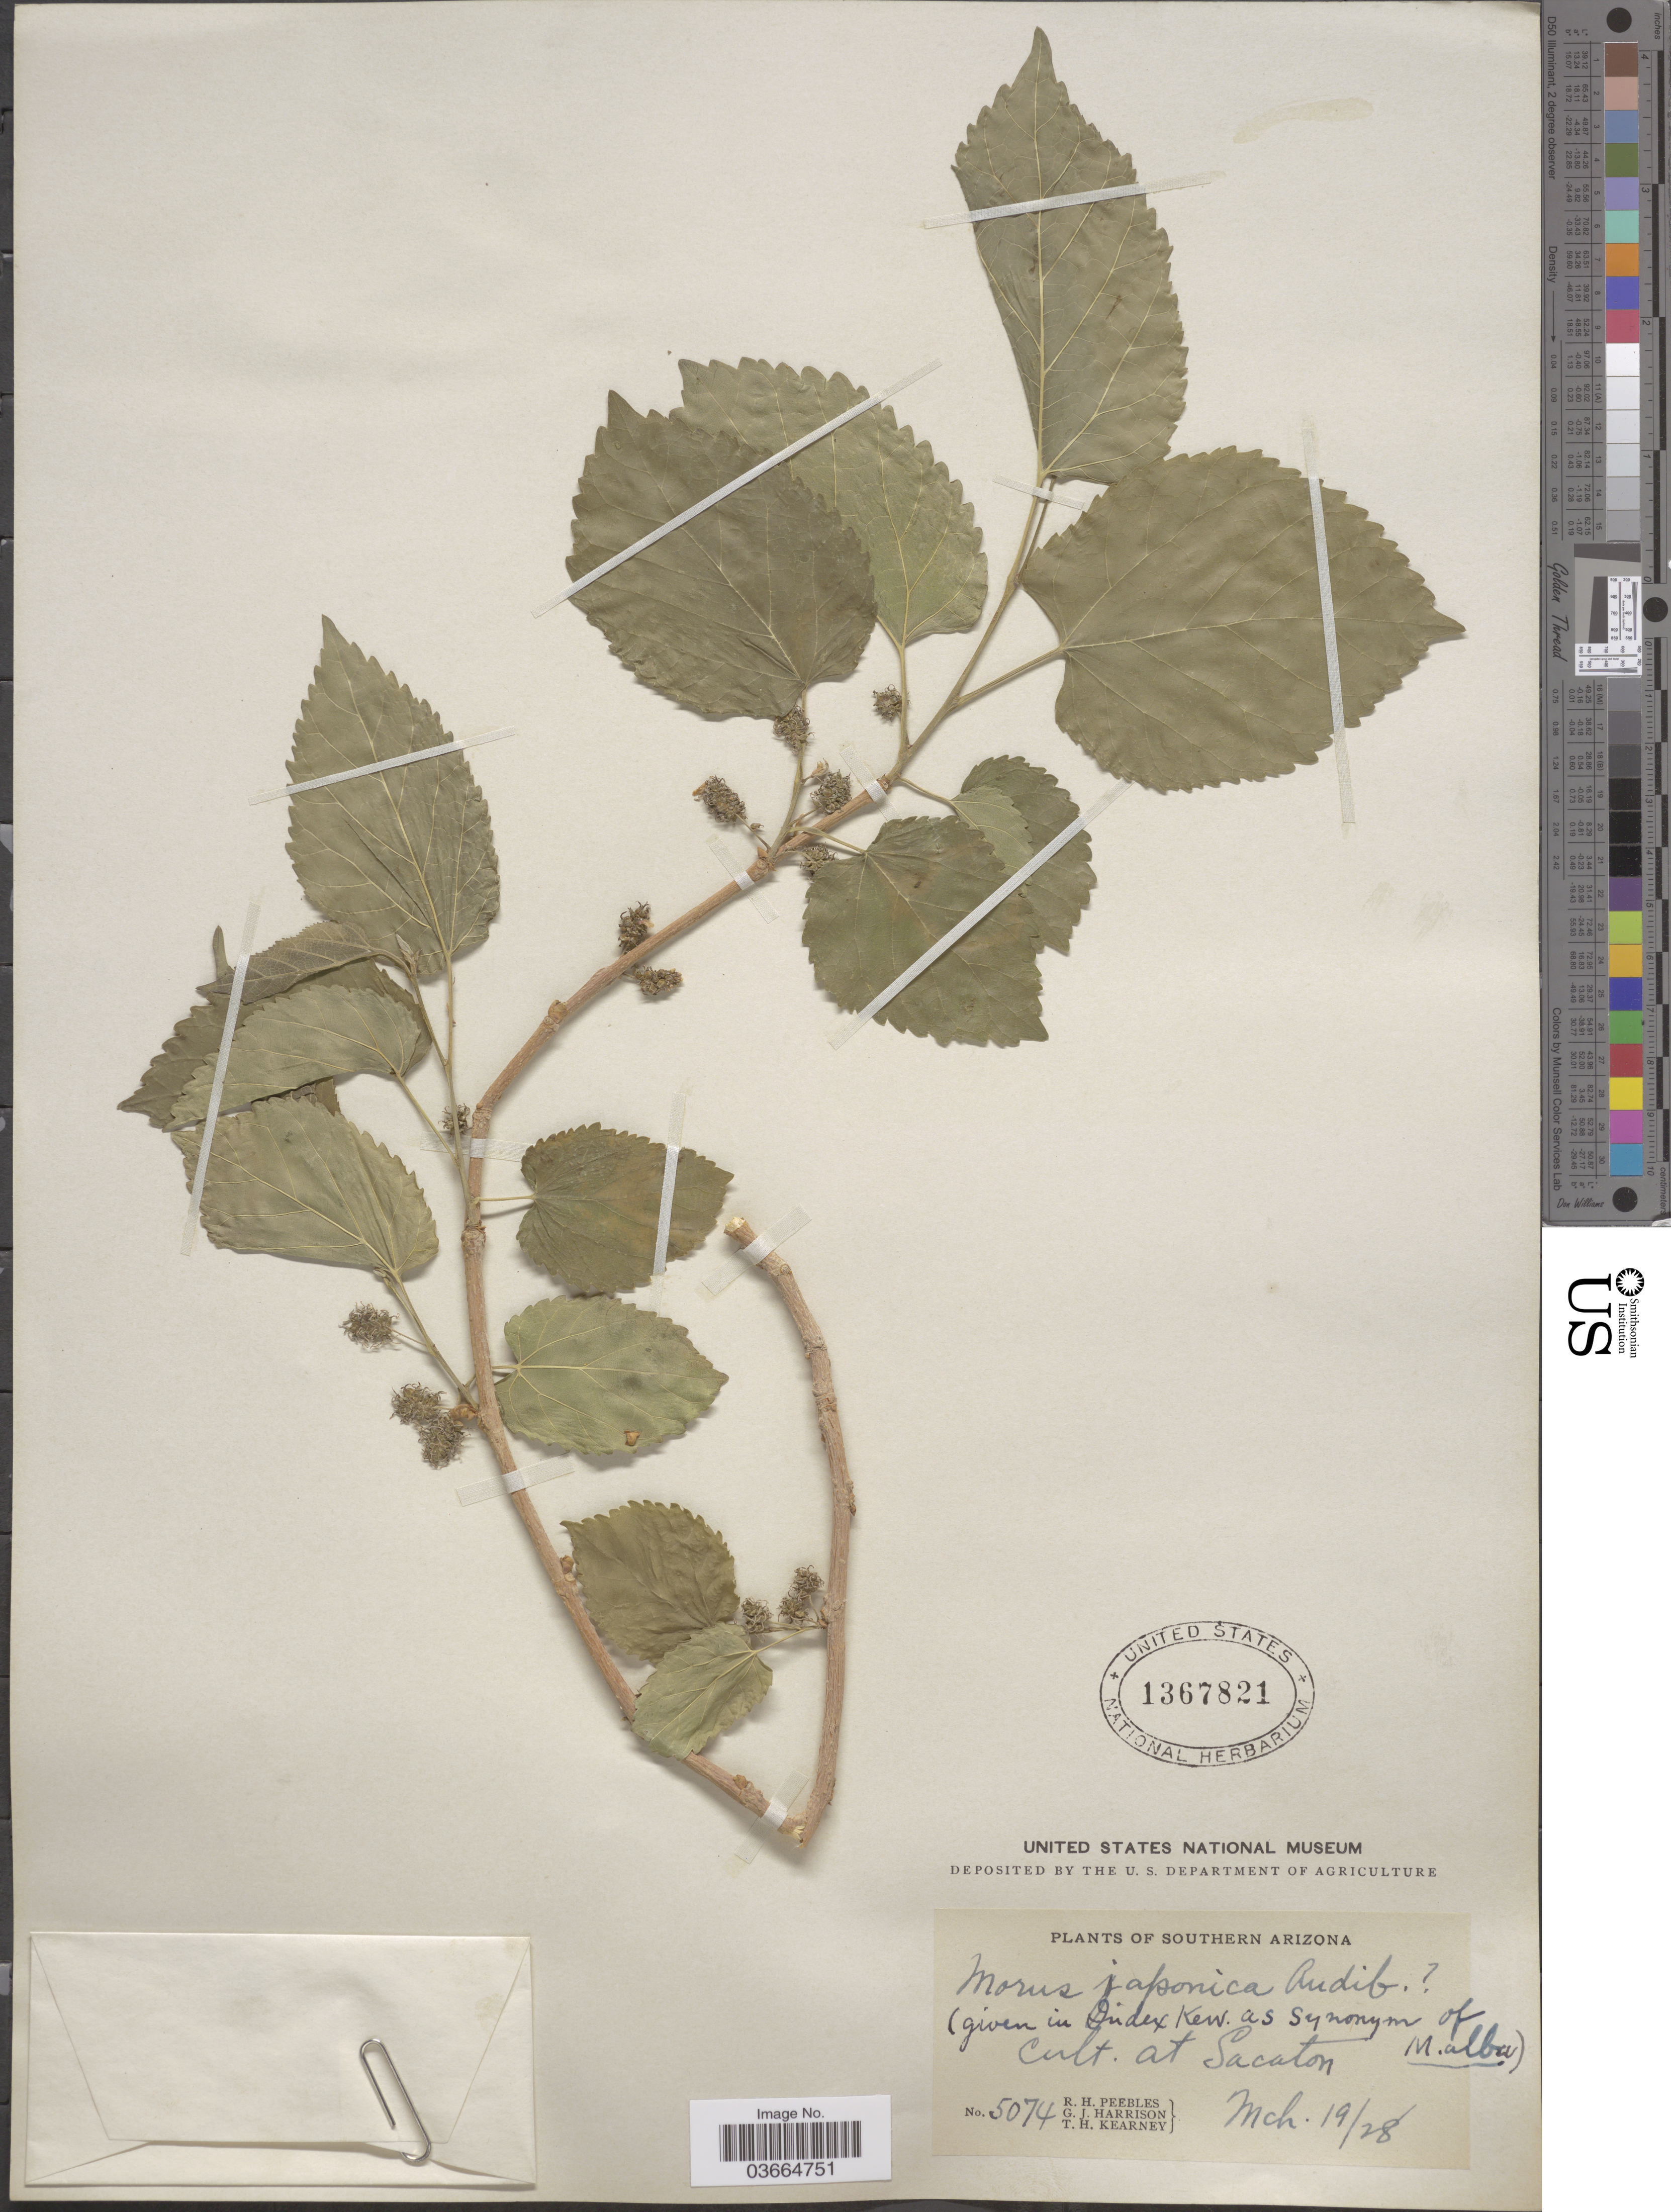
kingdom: Plantae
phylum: Tracheophyta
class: Magnoliopsida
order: Rosales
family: Moraceae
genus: Morus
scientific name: Morus japonica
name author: Audib.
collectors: R. H. Peebles, G. J. Harrison & T. H. Kearney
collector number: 5074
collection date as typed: Transcribed d/m/y: 19/3/28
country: United States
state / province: Arizona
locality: Southern Arizona. Cult. at Sacaton.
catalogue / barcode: US 1367821